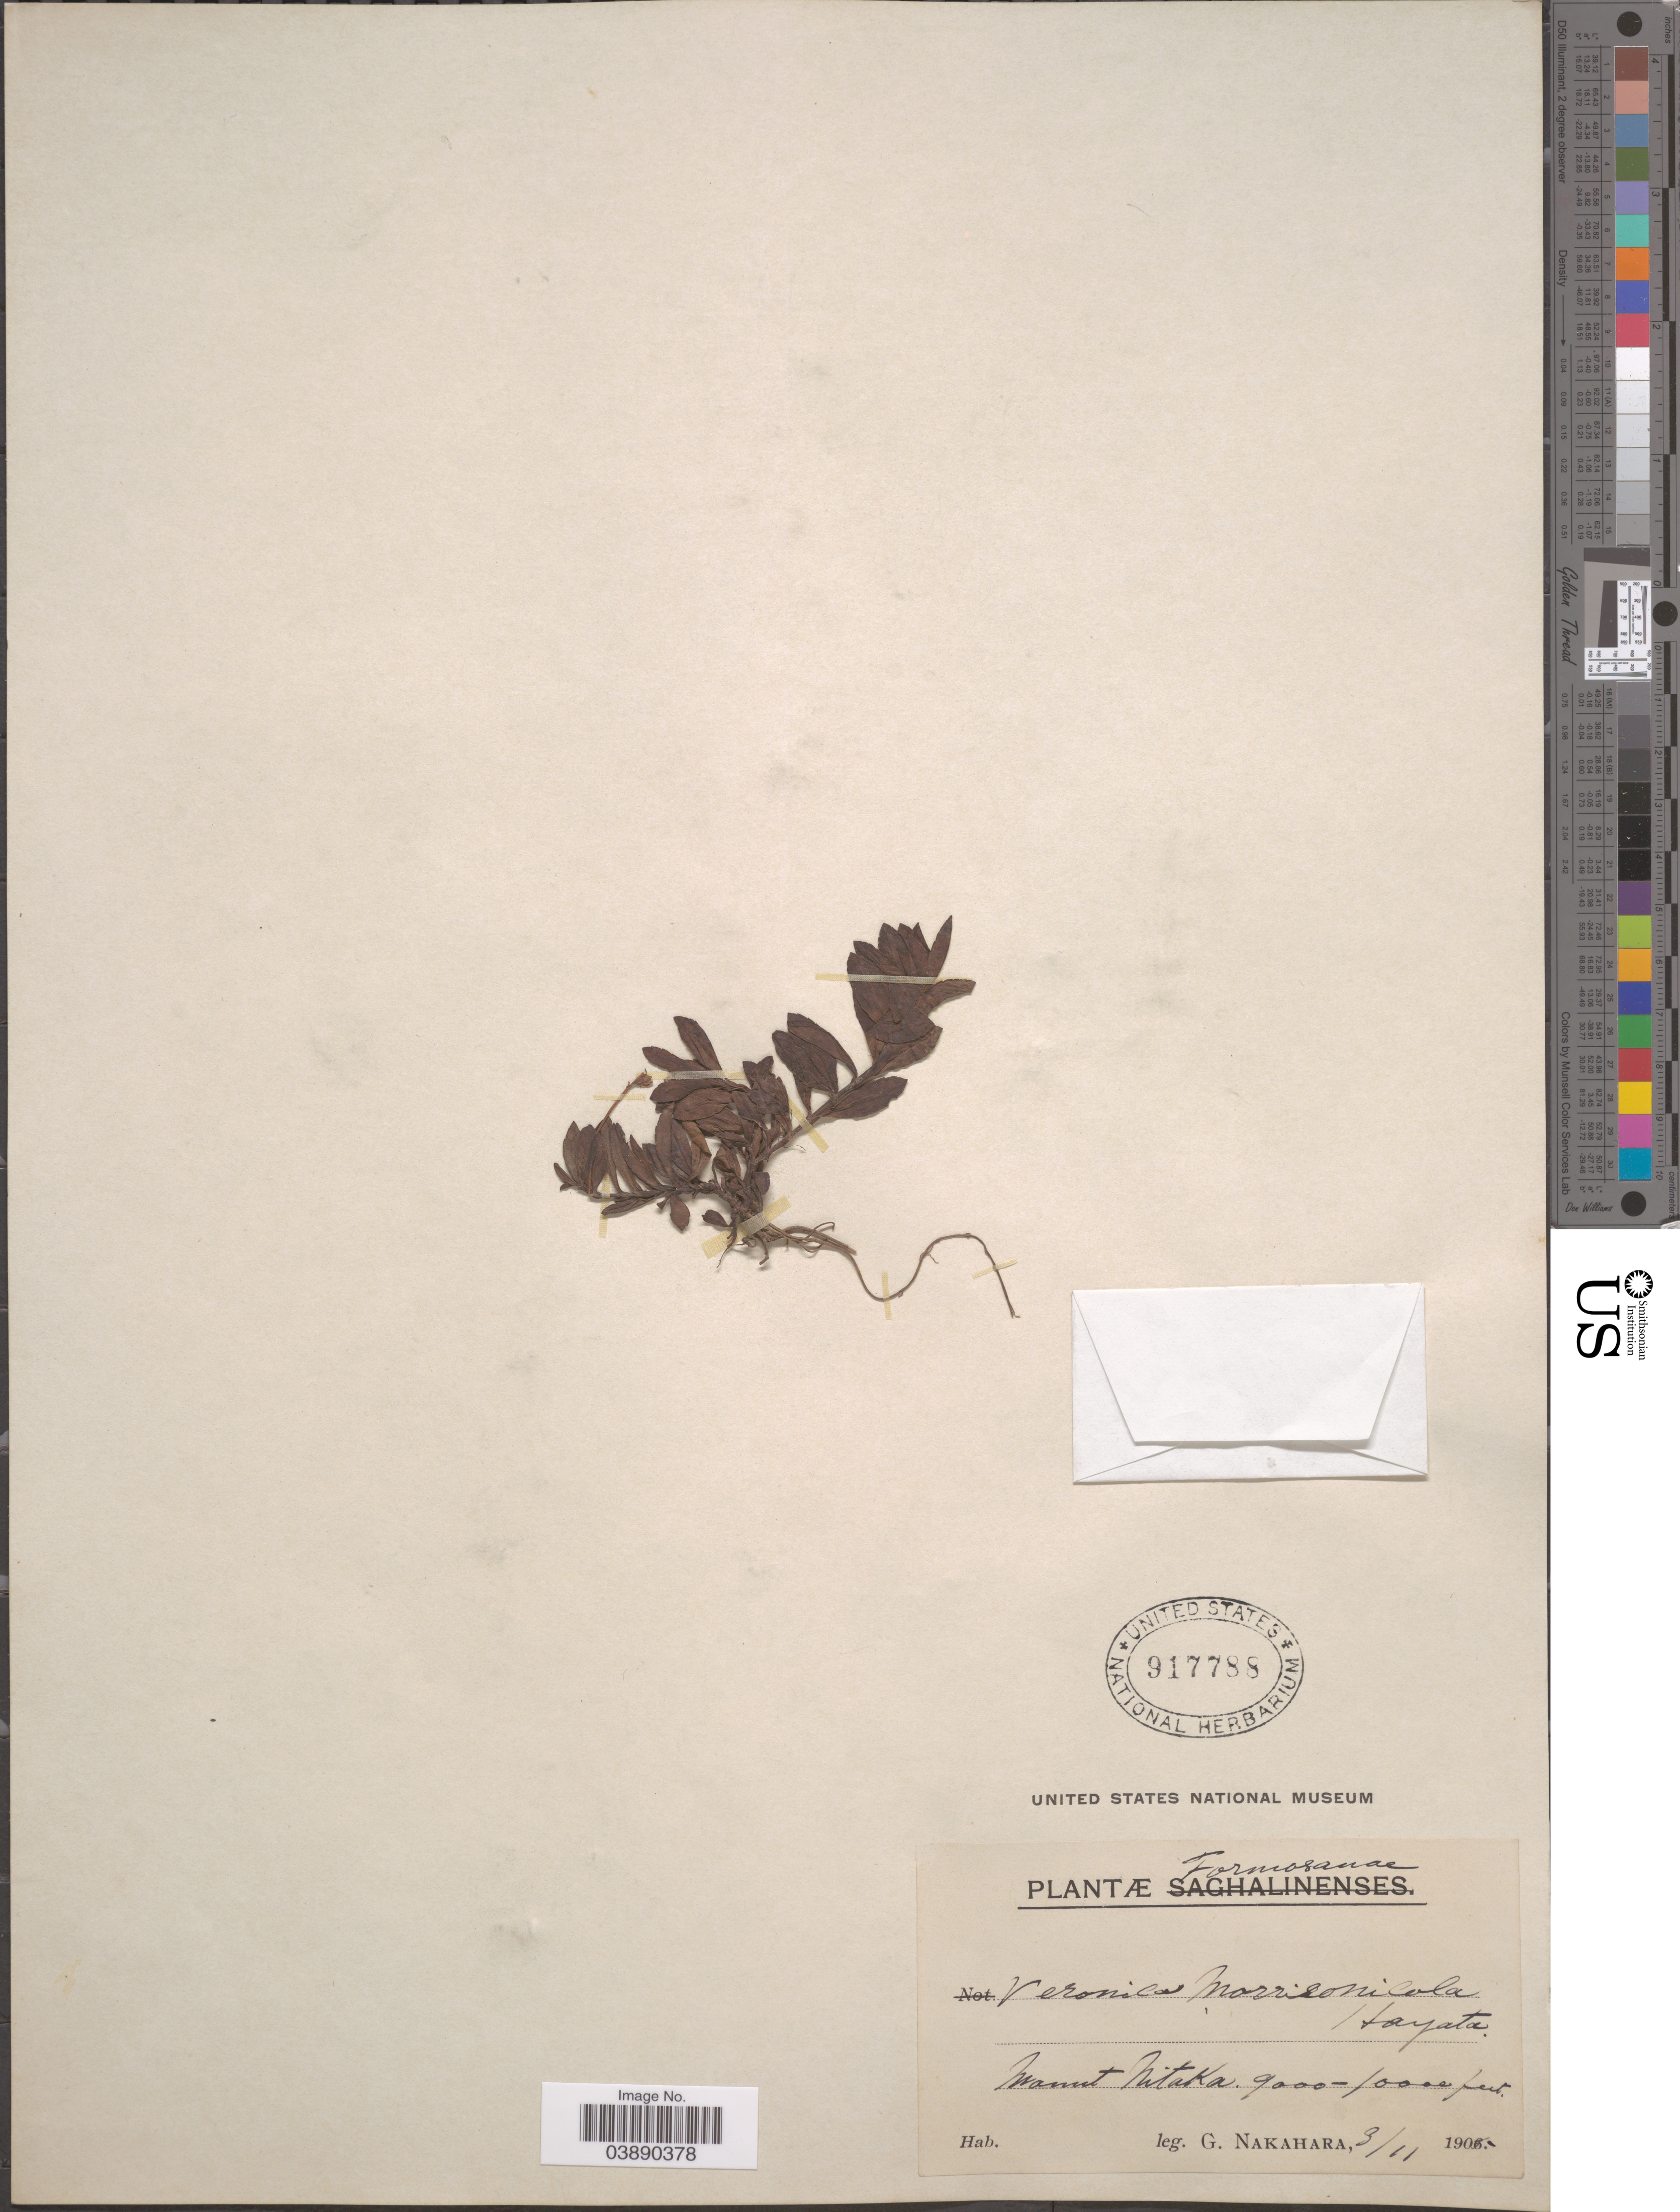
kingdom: Plantae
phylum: Tracheophyta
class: Magnoliopsida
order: Lamiales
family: Plantaginaceae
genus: Veronica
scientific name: Veronica morrisonicola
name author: Hayata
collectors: G. Nakahara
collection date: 1905-11-03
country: Taiwan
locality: Formosanae. Mount Nitaka.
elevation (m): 2743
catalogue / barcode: US 917788